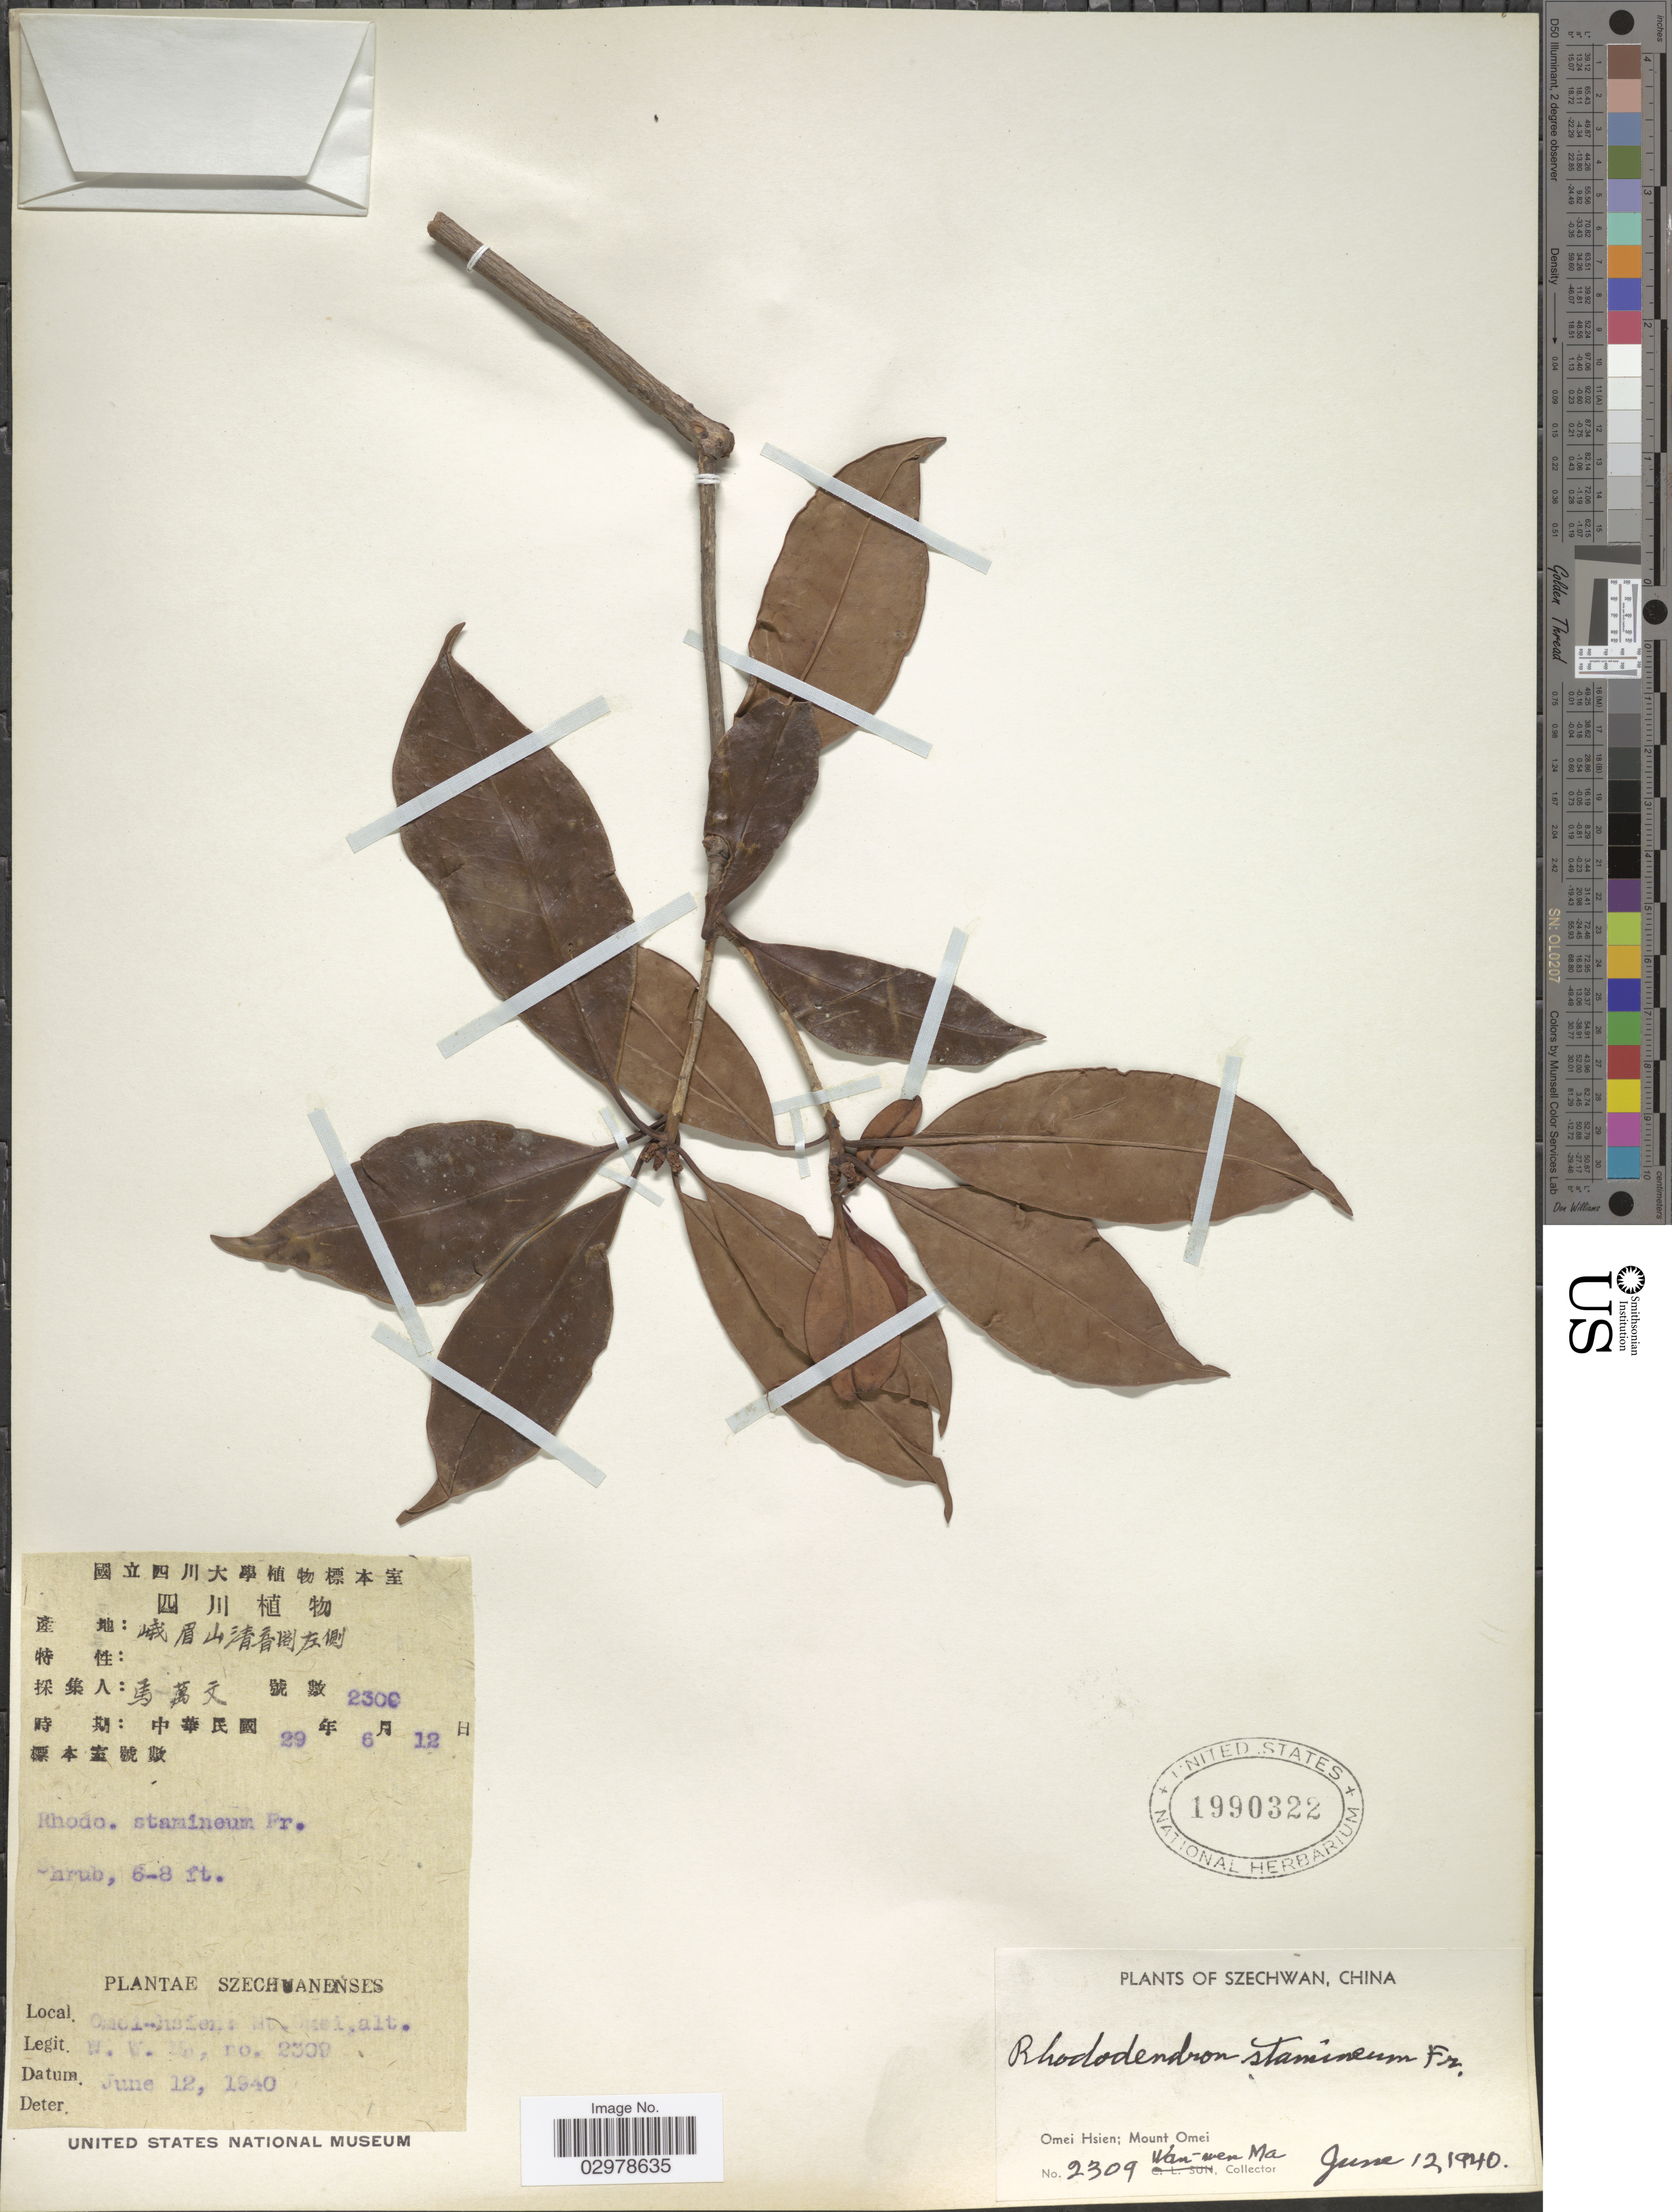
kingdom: Plantae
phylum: Tracheophyta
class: Magnoliopsida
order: Ericales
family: Ericaceae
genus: Rhododendron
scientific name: Rhododendron stamineum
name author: Franch.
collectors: W. Ma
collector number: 2309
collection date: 1940-06-12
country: China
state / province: Sichuan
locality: Szechwan. Omei Hsien; Mount Omei.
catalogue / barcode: US 1990322